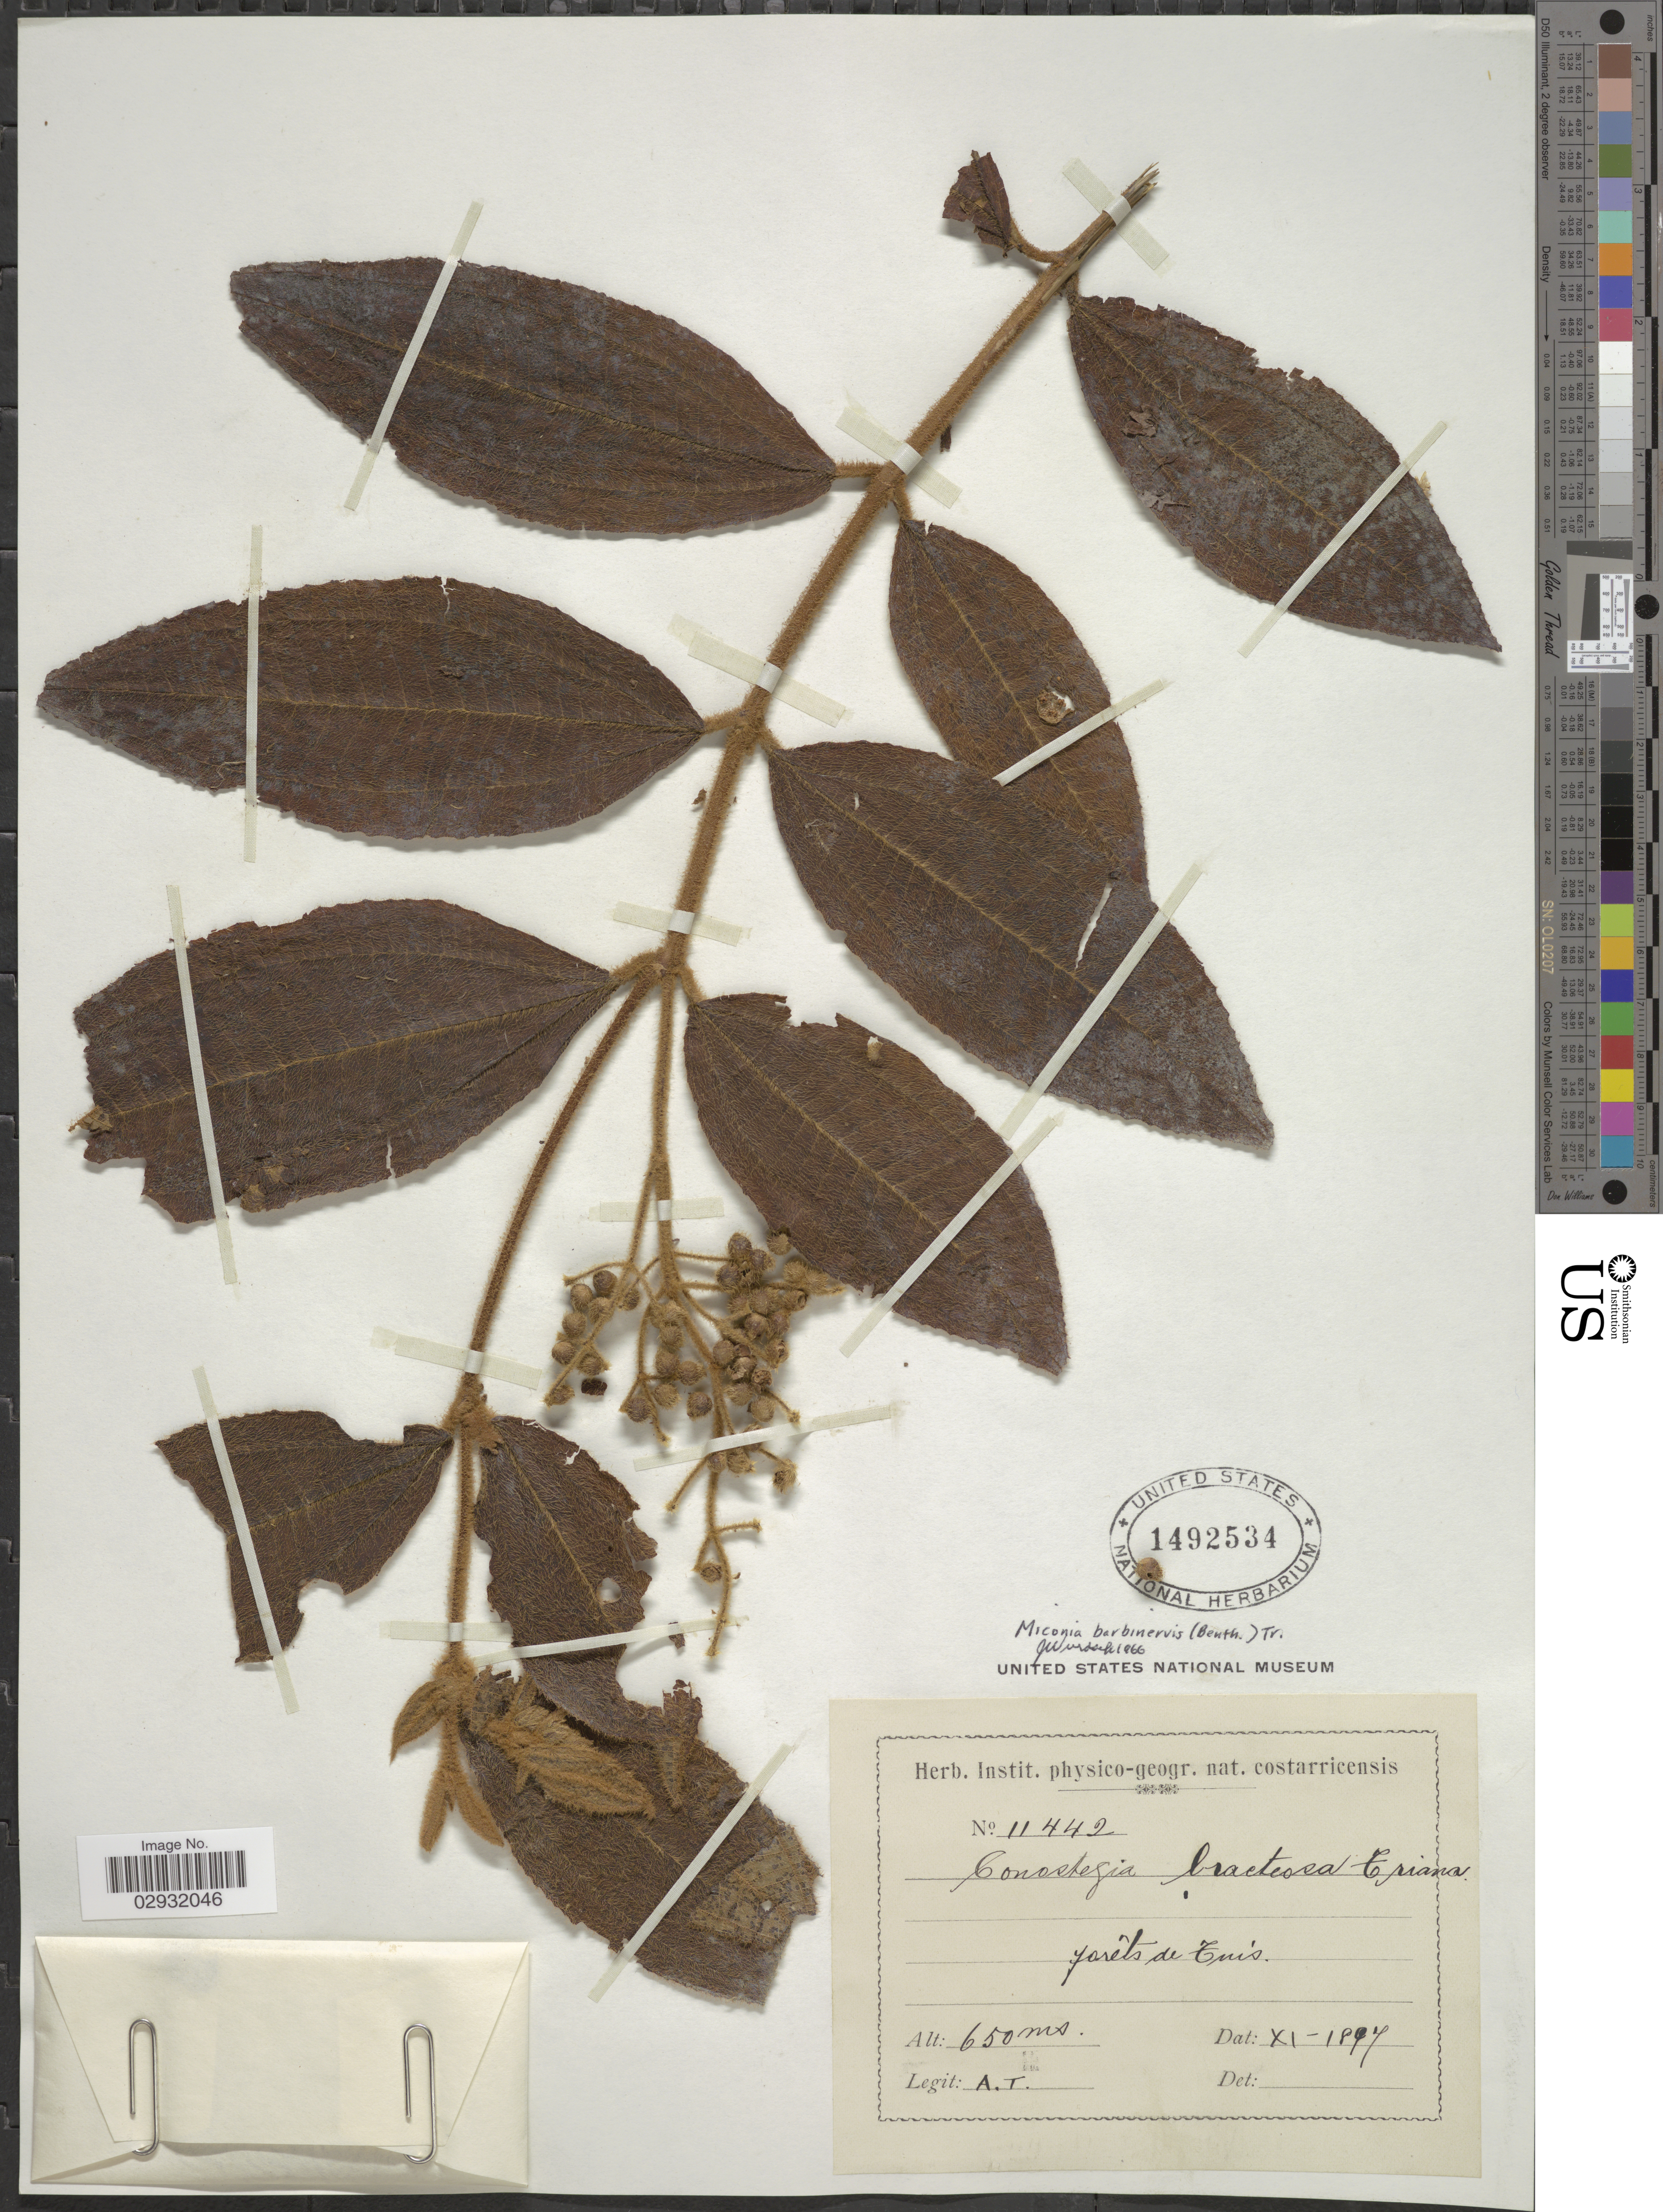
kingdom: Plantae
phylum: Tracheophyta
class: Magnoliopsida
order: Myrtales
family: Melastomataceae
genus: Miconia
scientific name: Miconia barbinervis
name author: (Benth.) Triana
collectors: A. T.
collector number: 11442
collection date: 1897-11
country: Costa Rica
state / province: Cartago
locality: Forêts de Tuis.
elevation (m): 650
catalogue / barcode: US 1492534